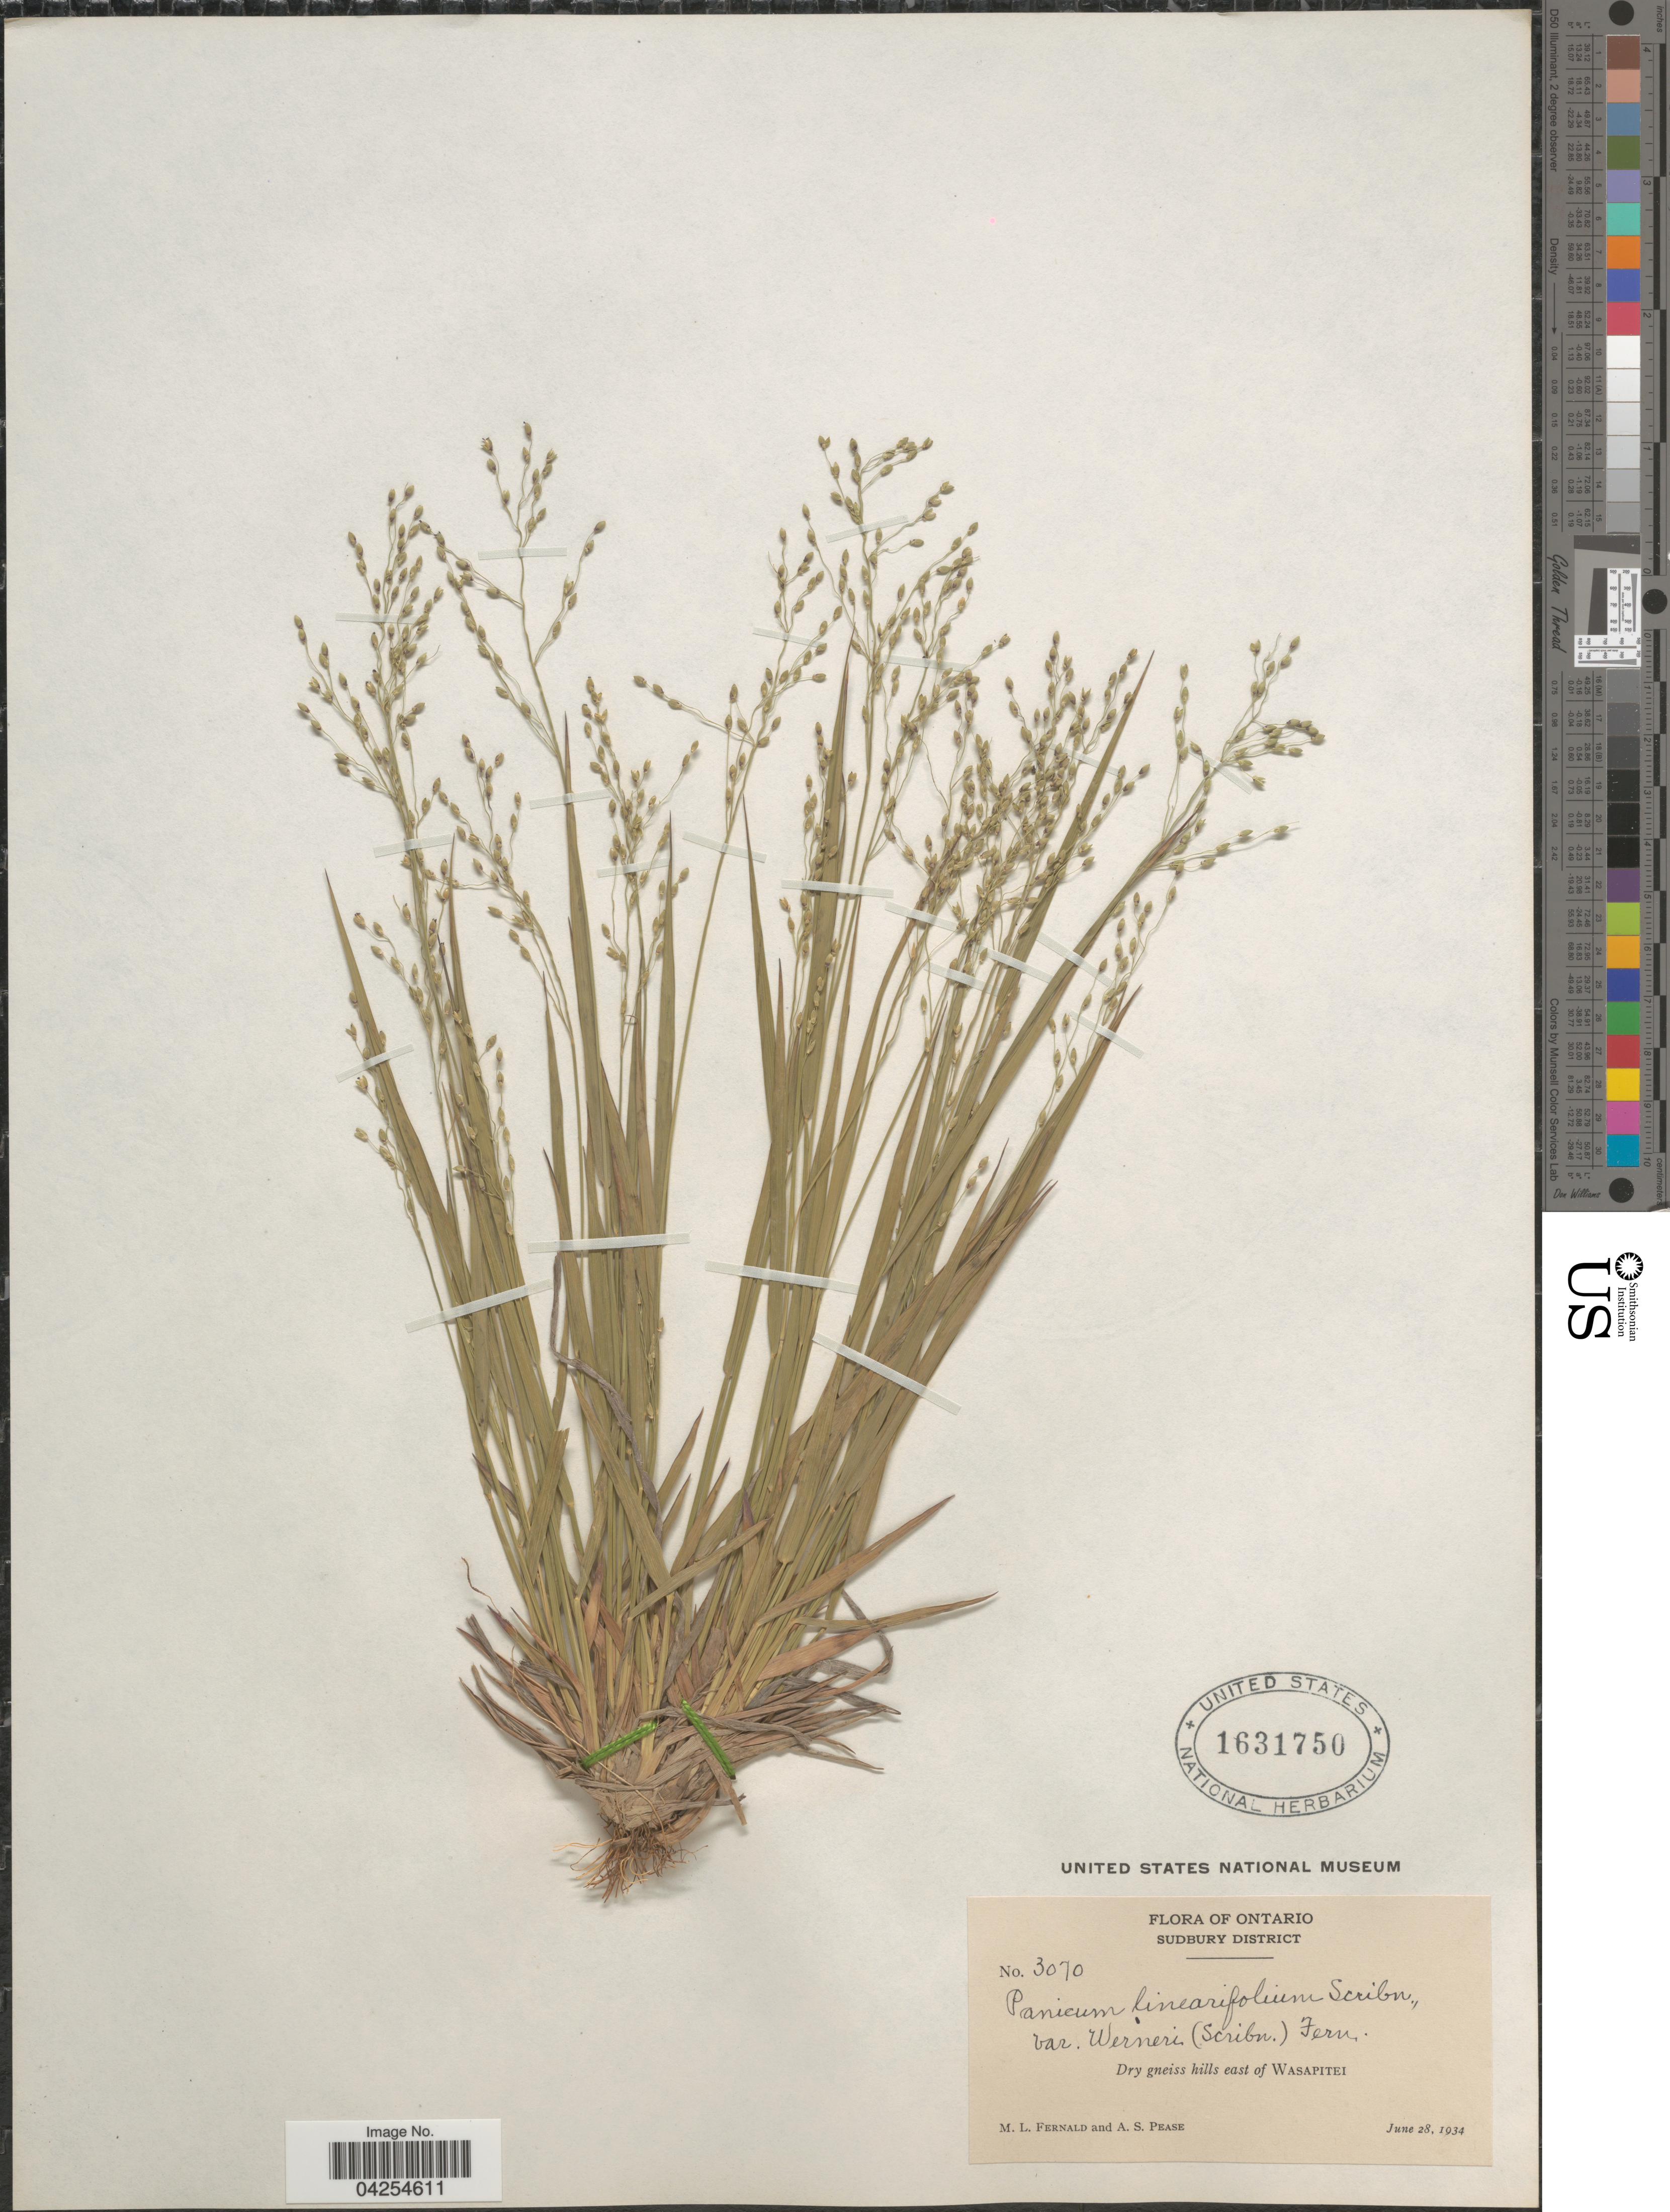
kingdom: Plantae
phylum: Tracheophyta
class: Liliopsida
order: Poales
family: Poaceae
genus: Dichanthelium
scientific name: Dichanthelium depauperatum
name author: (Muhl.) Gould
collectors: M. L. Fernald & A. S. Pease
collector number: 3070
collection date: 1934-06-28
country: Canada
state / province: Ontario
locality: Sudbury District. Dry gneiss hills east of Wasapitei.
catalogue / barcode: US 1631750